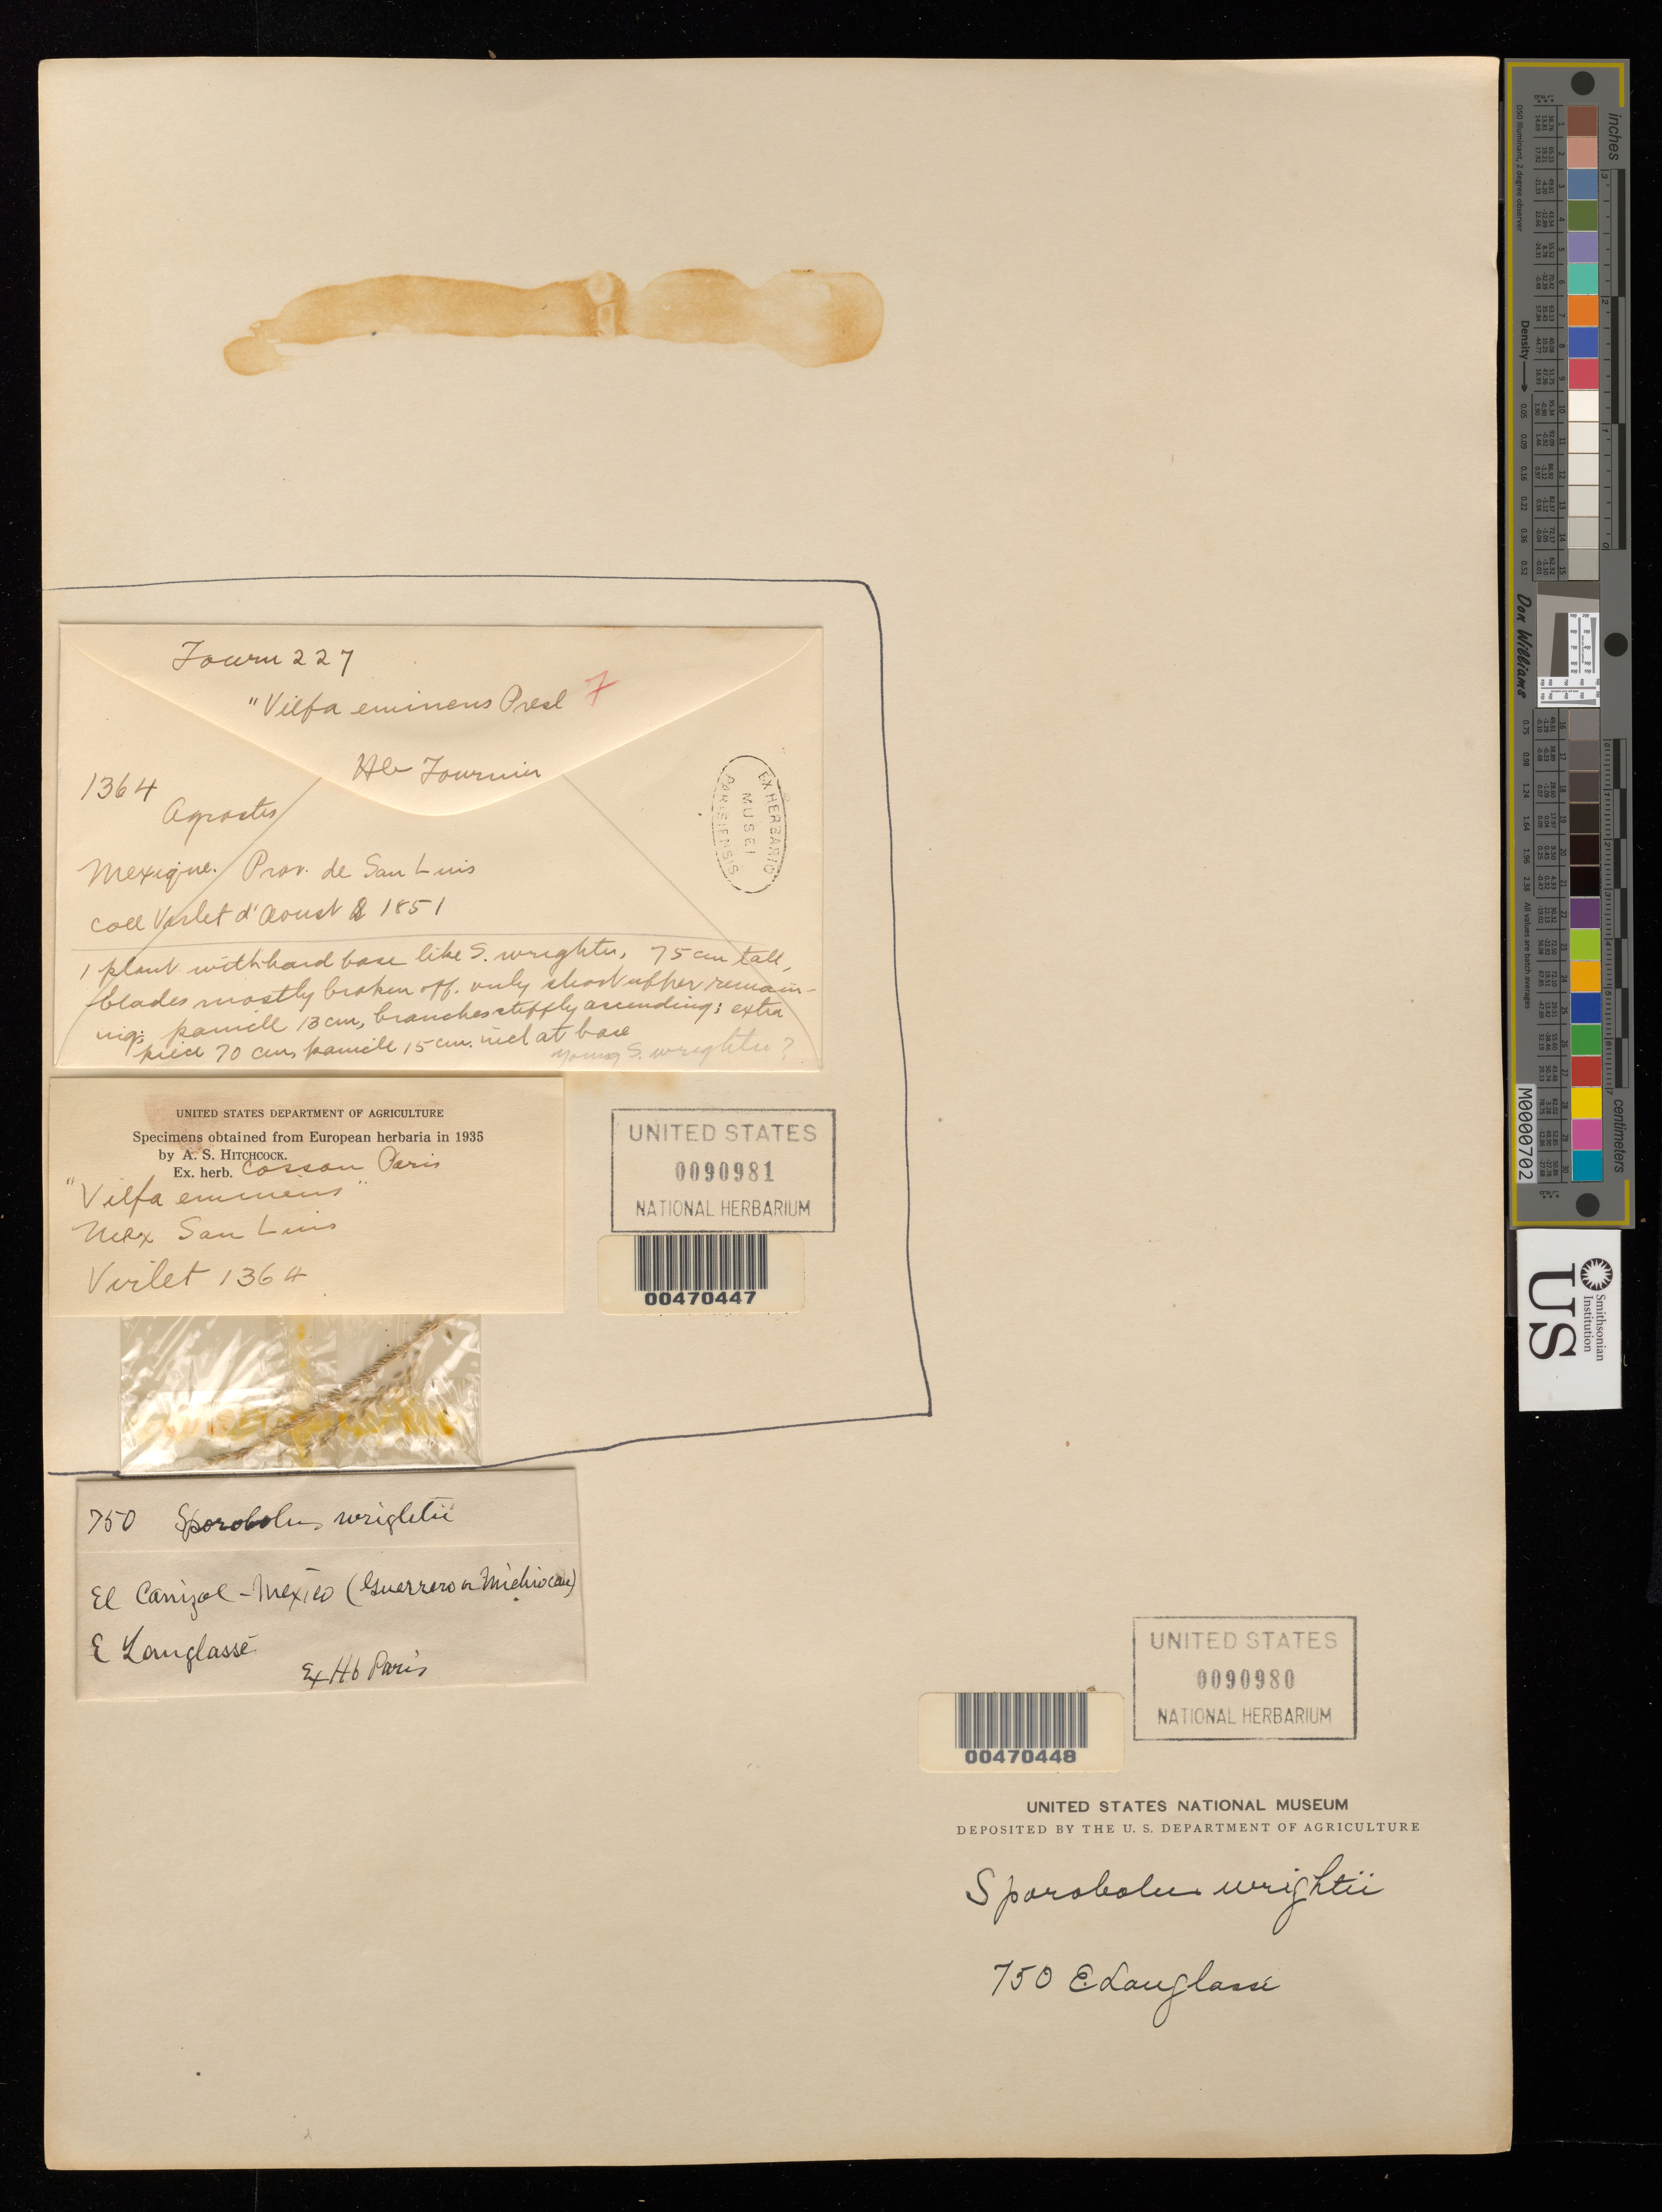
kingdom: Plantae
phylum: Tracheophyta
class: Liliopsida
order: Poales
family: Poaceae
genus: Sporobolus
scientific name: Sporobolus wrightii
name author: Munro ex Scribn.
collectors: M. Virlet d'Aoust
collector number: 1364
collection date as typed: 1851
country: Mexico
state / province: San Luis Potosi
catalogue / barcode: US 90981